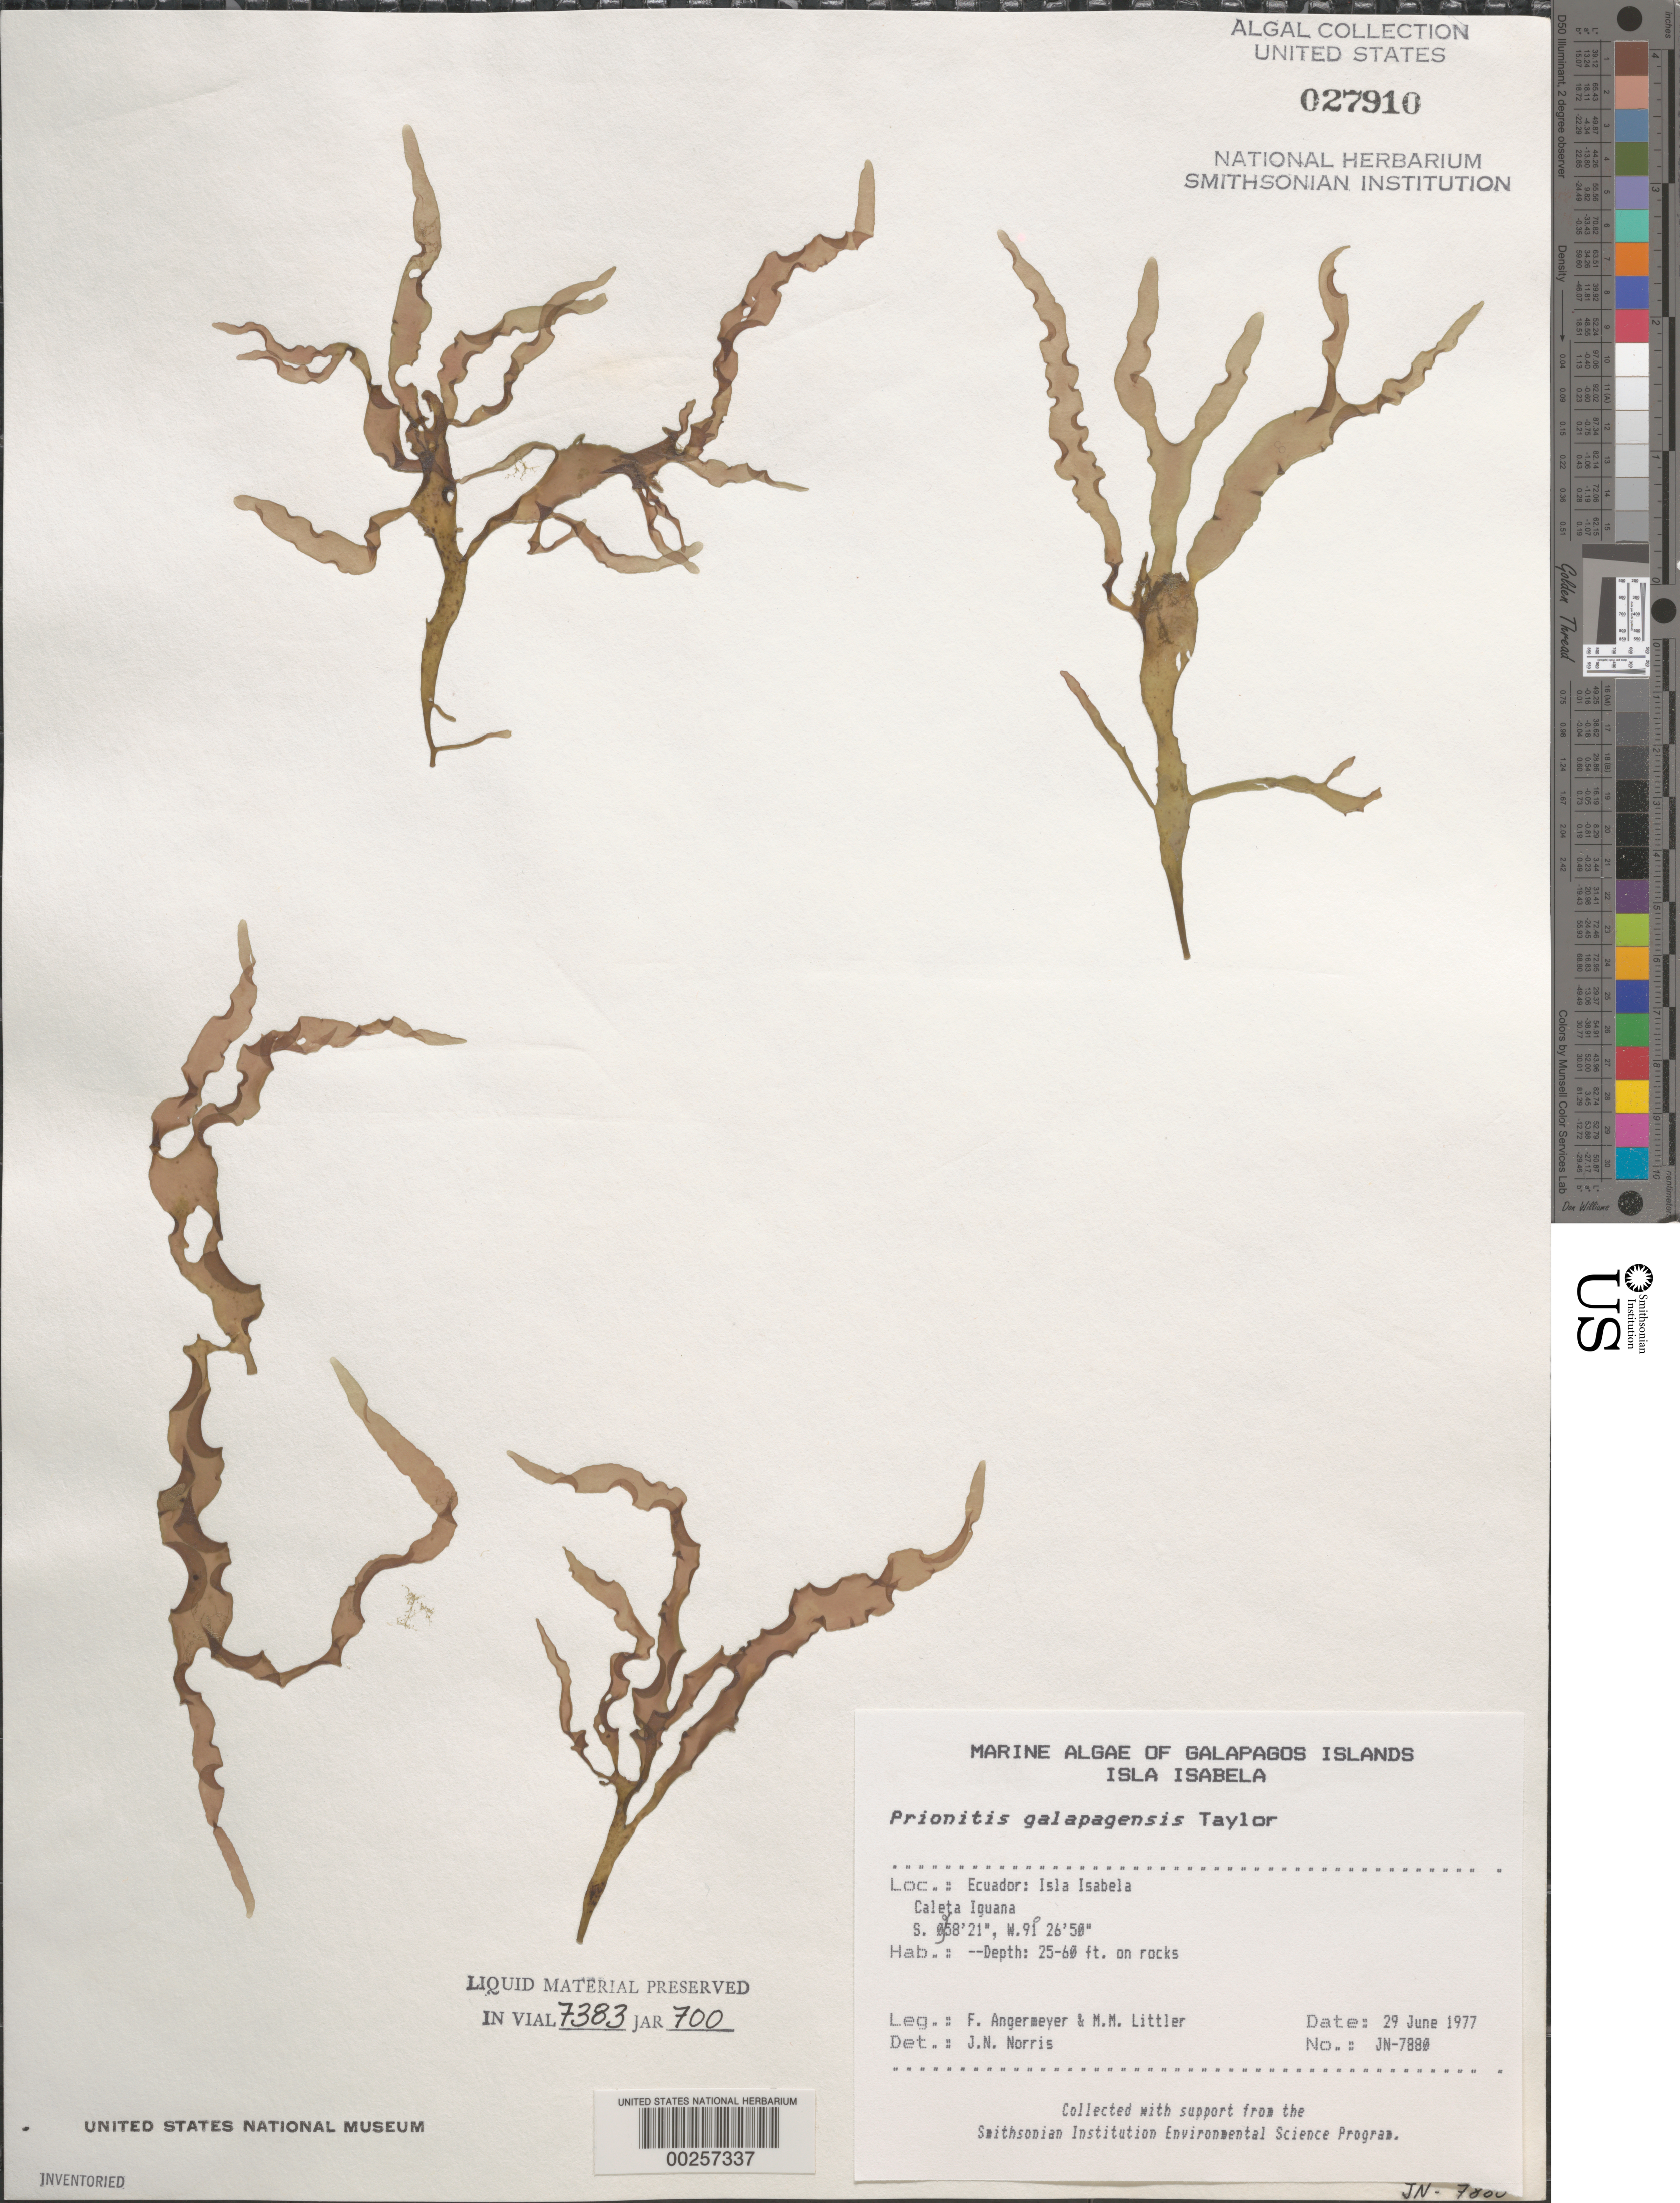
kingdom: Plantae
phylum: Rhodophyta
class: Florideophyceae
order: Cryptonemiales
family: Cryptonemiaceae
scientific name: Prionitis galapagensis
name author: W.R. Taylor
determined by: Norris, James N.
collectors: F. Angermeyer & M. M. Littler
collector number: Jn-7880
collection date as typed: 29 Jun 1977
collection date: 1977-06-29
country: Ecuador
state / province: Colón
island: Isabela [Albemarle]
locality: Caleta Iguana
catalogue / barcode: US 27910